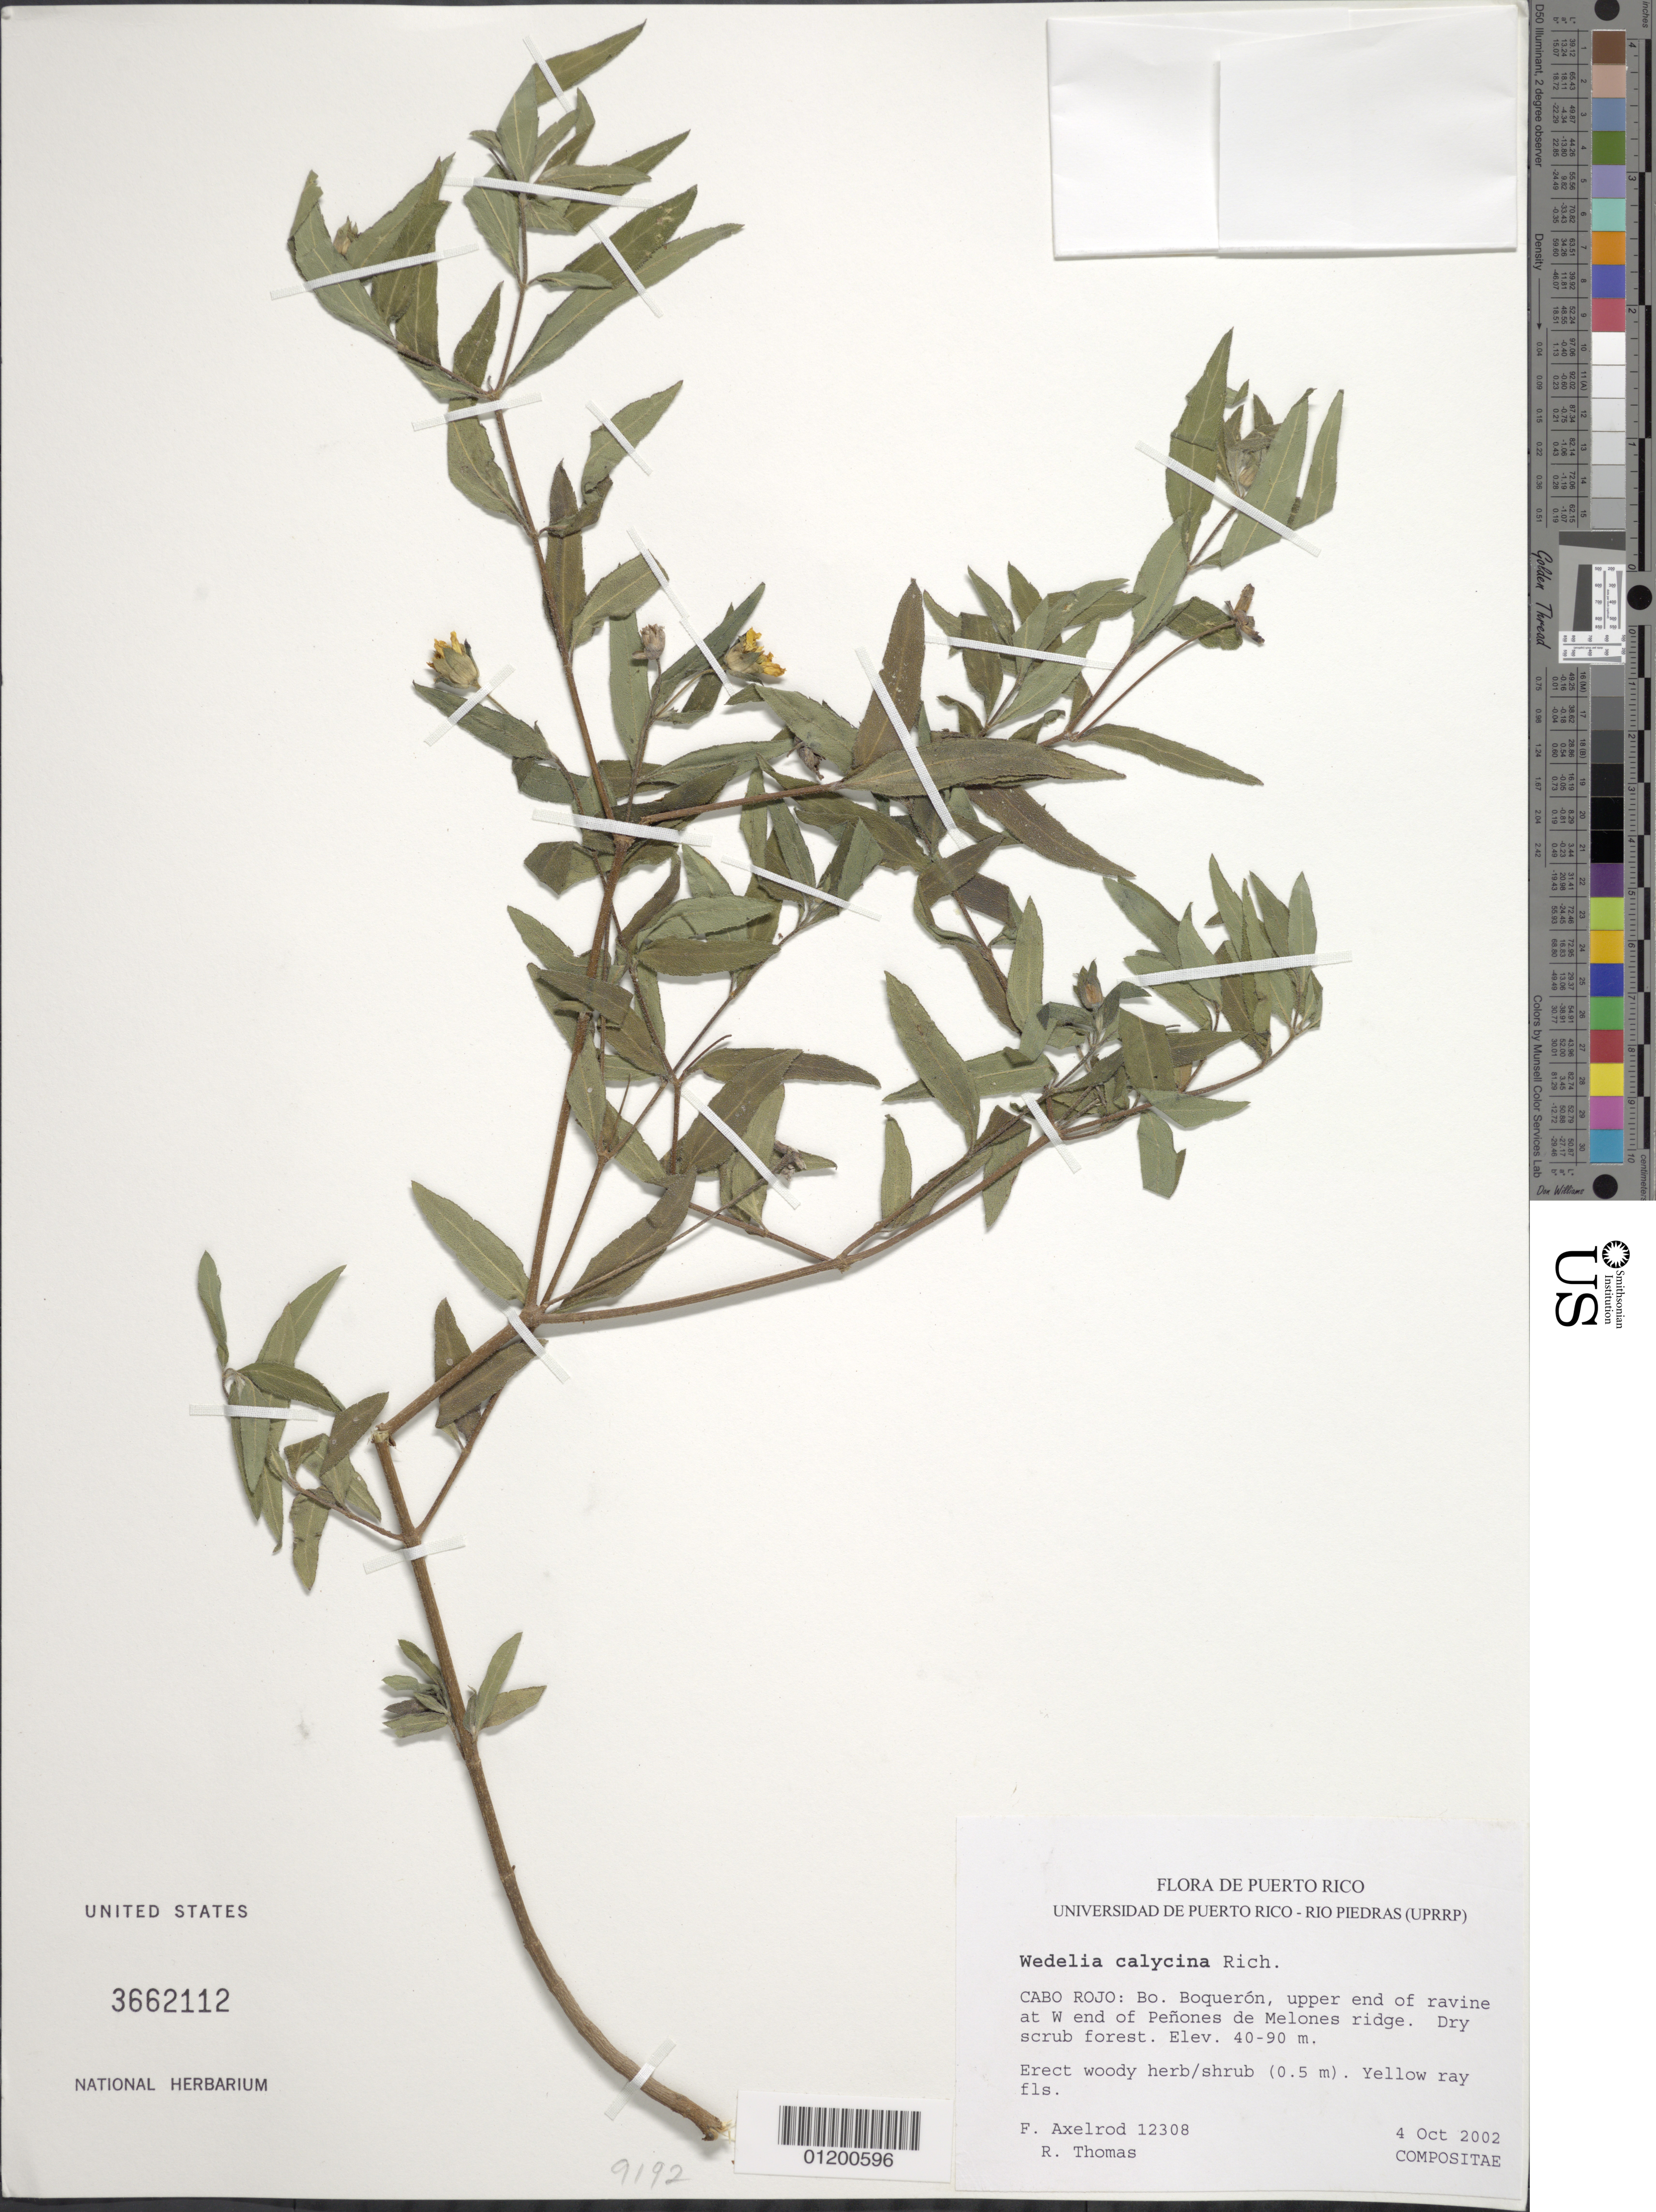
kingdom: Plantae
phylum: Tracheophyta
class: Magnoliopsida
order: Asterales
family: Asteraceae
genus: Wedelia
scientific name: Wedelia calycina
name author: Rich.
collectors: F. S. Axelrod & R. Thomas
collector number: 12308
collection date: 2002-10-04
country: Puerto Rico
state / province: Cabo Rojo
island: Puerto Rico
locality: Bo. Boquerón, upper end of ravine at W end of Peñones de Melones ridge.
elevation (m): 40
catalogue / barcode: US 3662112